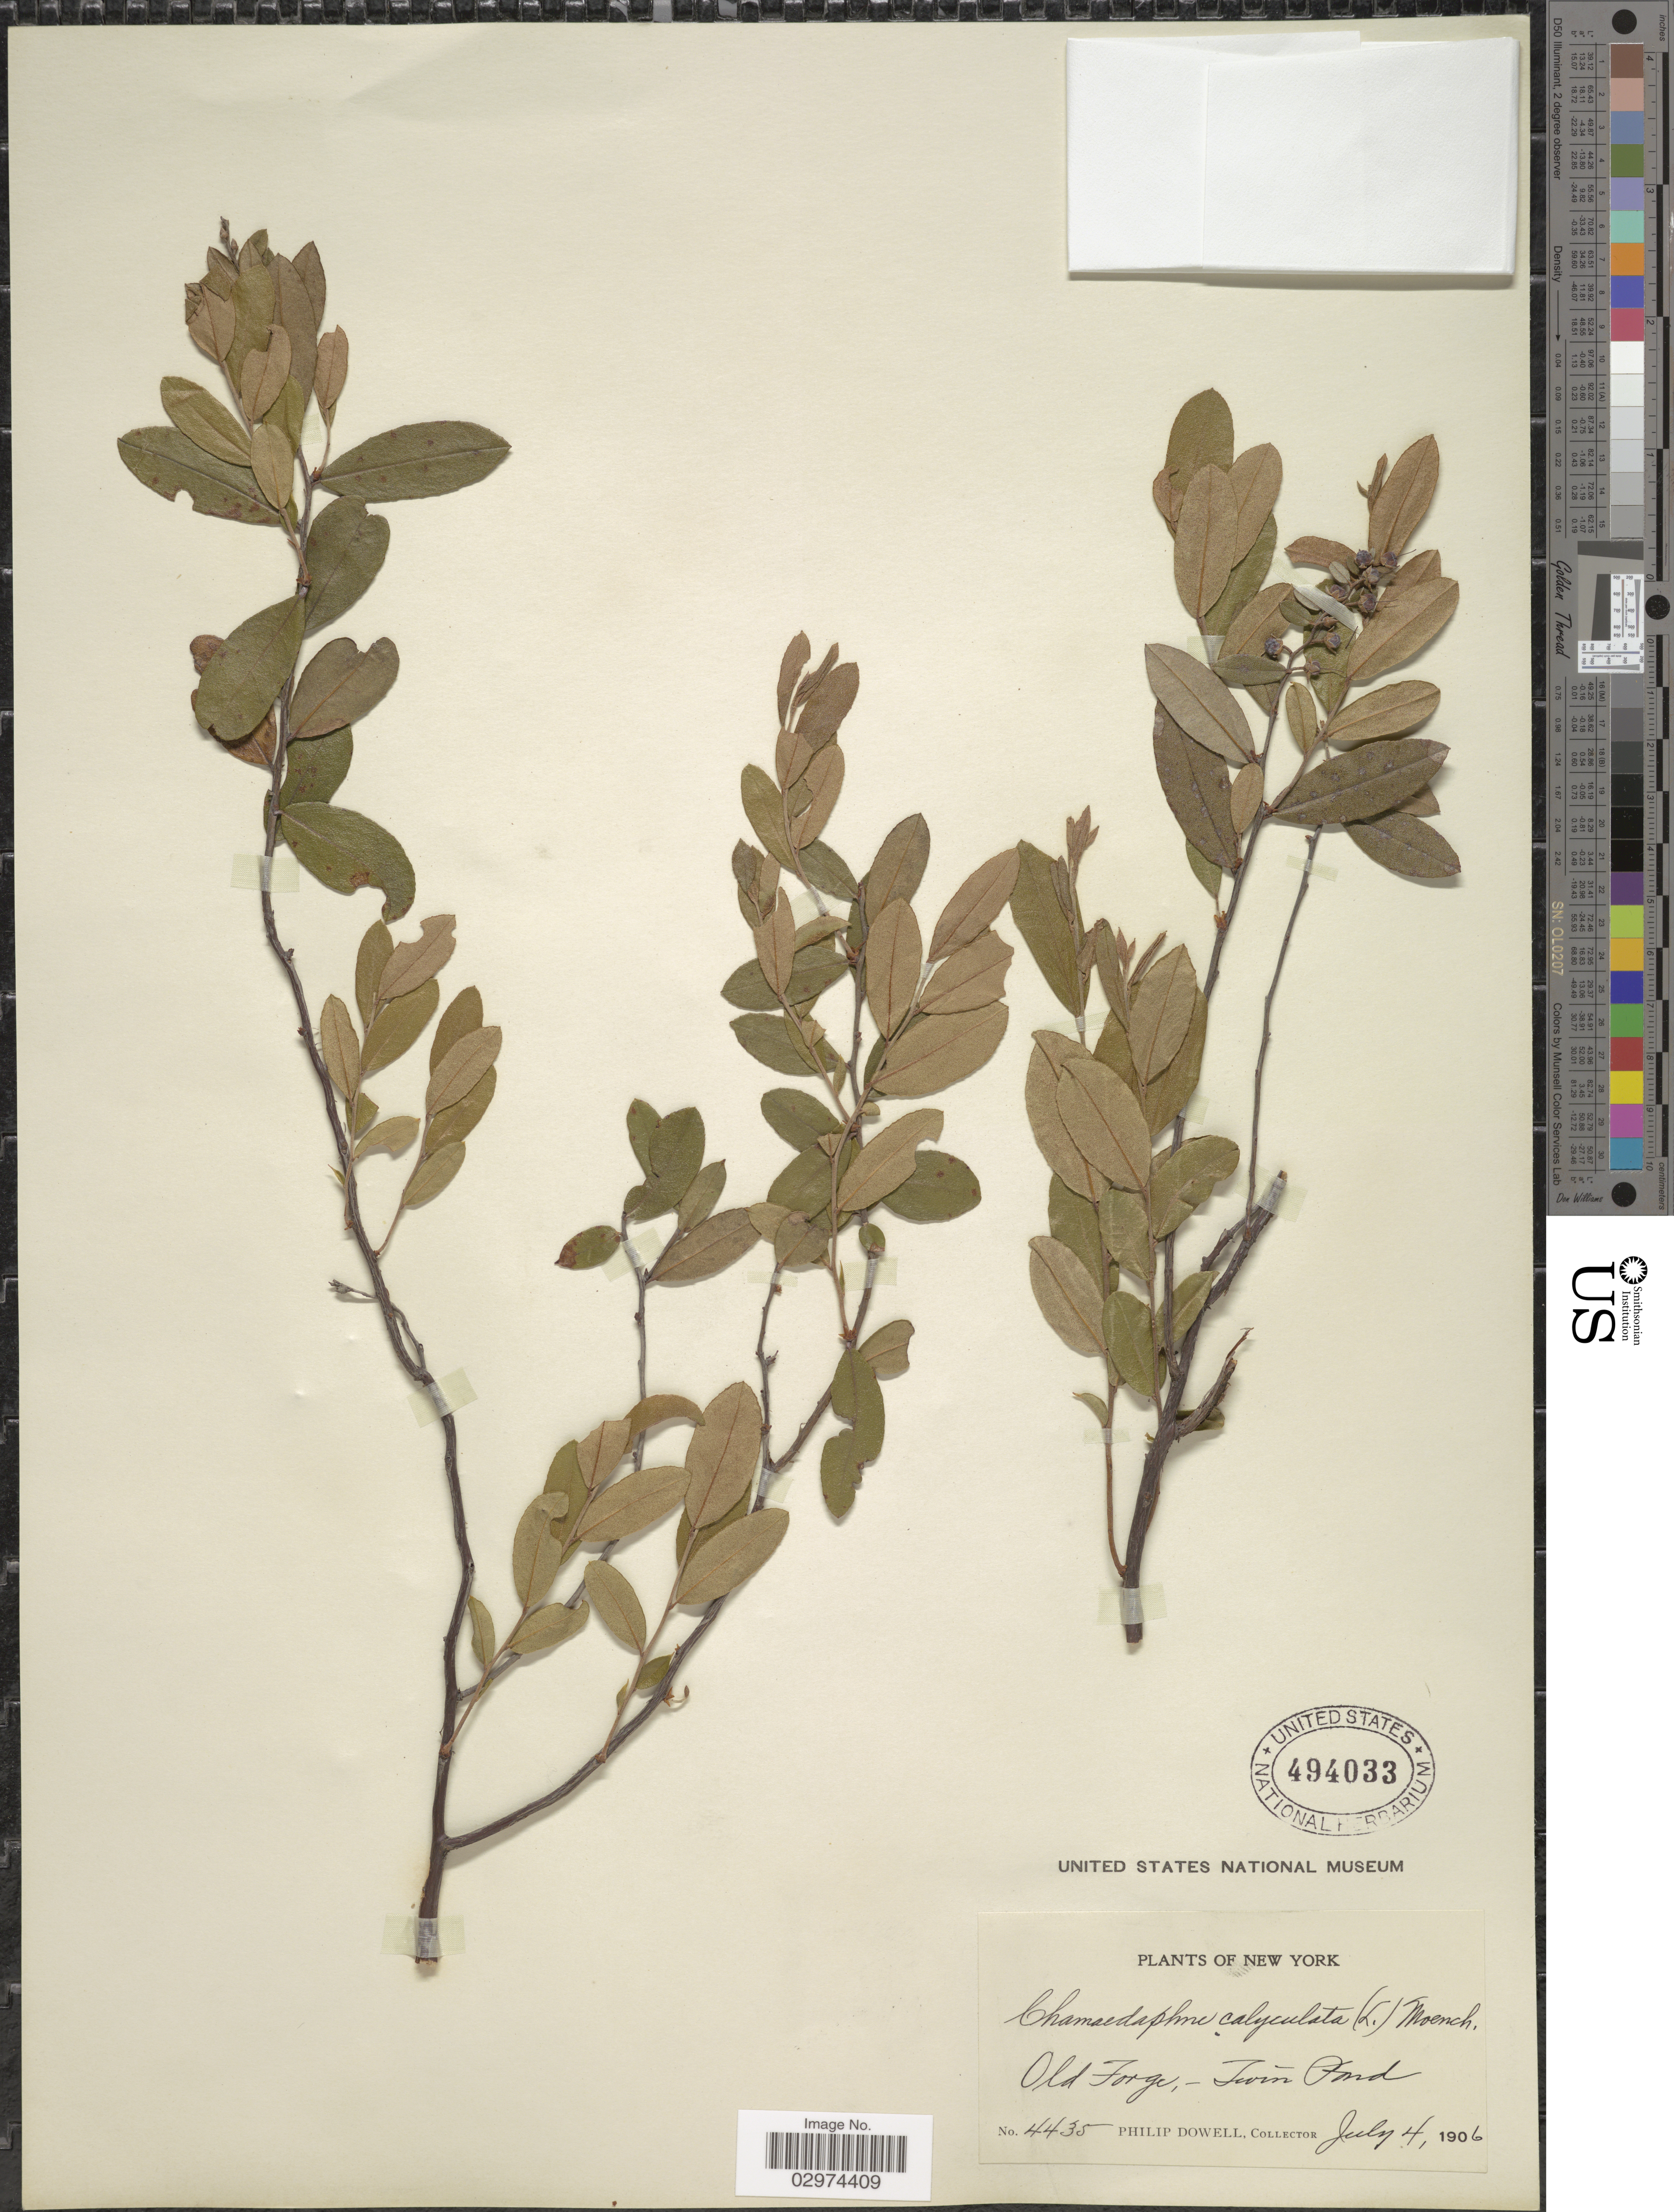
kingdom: Plantae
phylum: Tracheophyta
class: Magnoliopsida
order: Ericales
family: Ericaceae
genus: Chamaedaphne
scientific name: Chamaedaphne calyculata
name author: (L.) Moench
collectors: P. Dowell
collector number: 4435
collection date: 1906-07-04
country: United States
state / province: New York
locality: Old Forge, - Twin Pond.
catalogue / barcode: US 494033